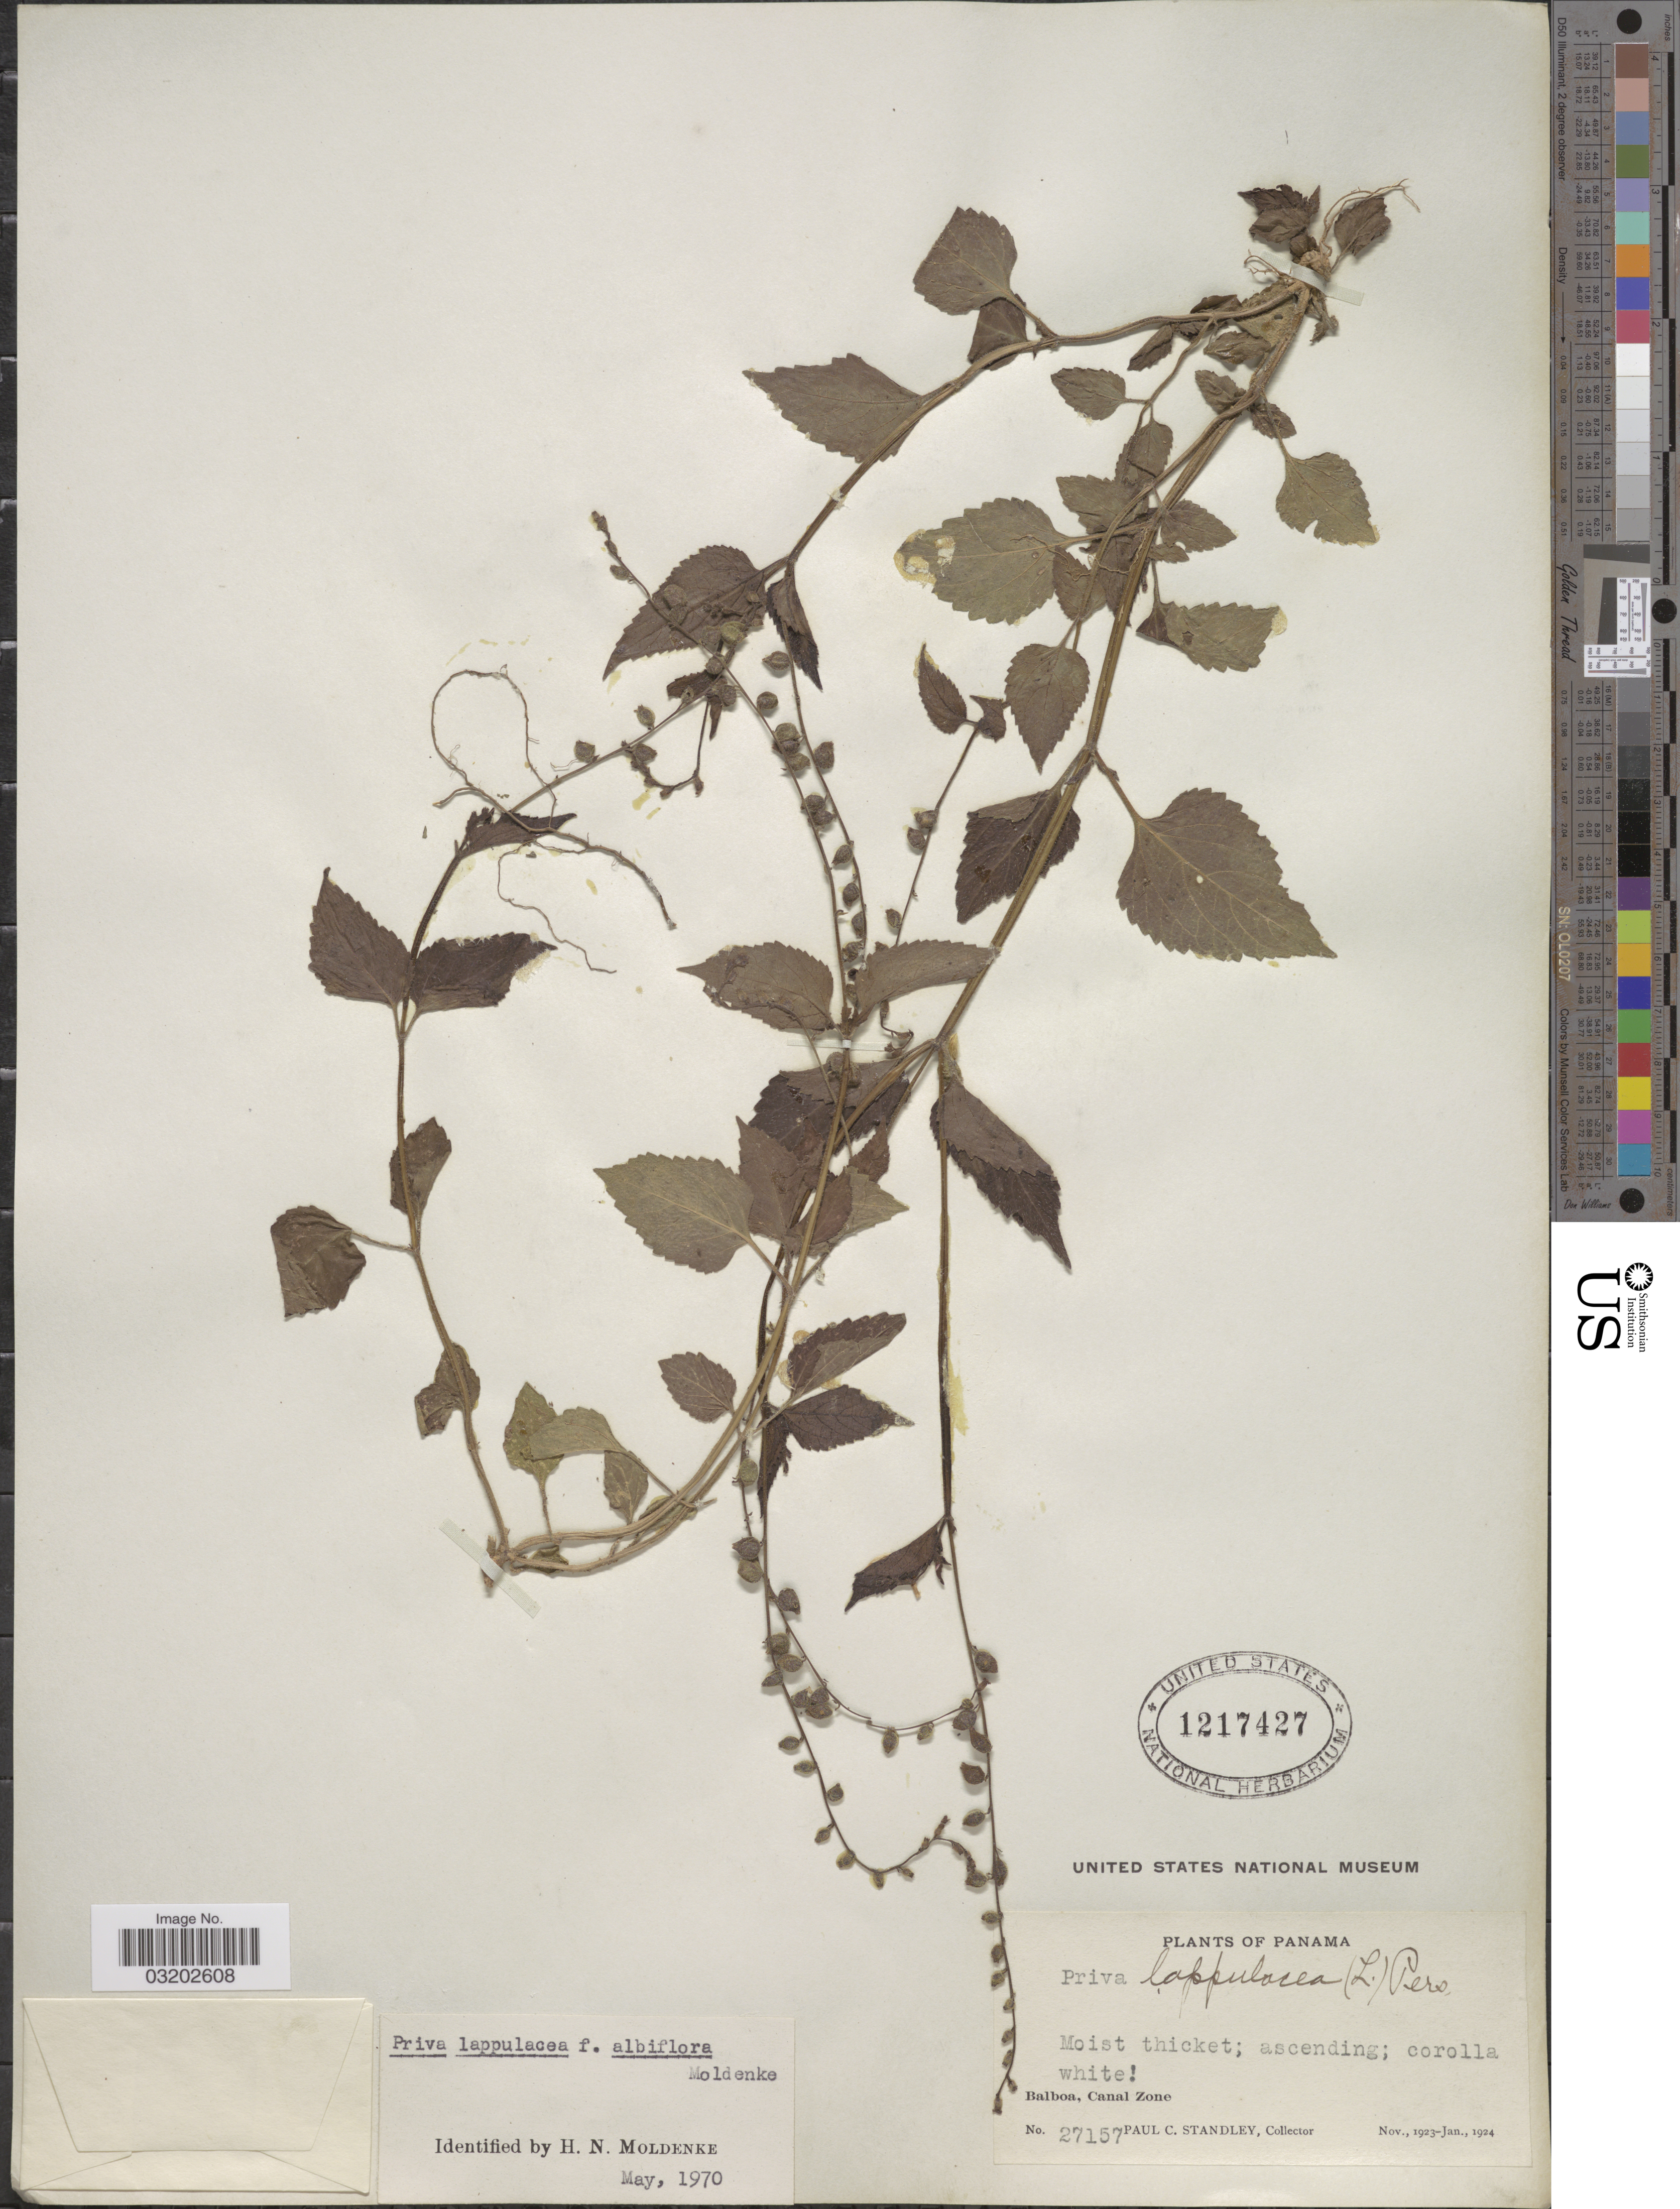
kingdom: Plantae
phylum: Tracheophyta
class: Magnoliopsida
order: Lamiales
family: Verbenaceae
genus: Priva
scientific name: Priva lappulacea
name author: (L.) Pers.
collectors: P. C. Standley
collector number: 27157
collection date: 1923-11/1924-01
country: Panama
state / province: Colón / Panamá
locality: Balboa, Canal Zone.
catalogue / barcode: US 1217427